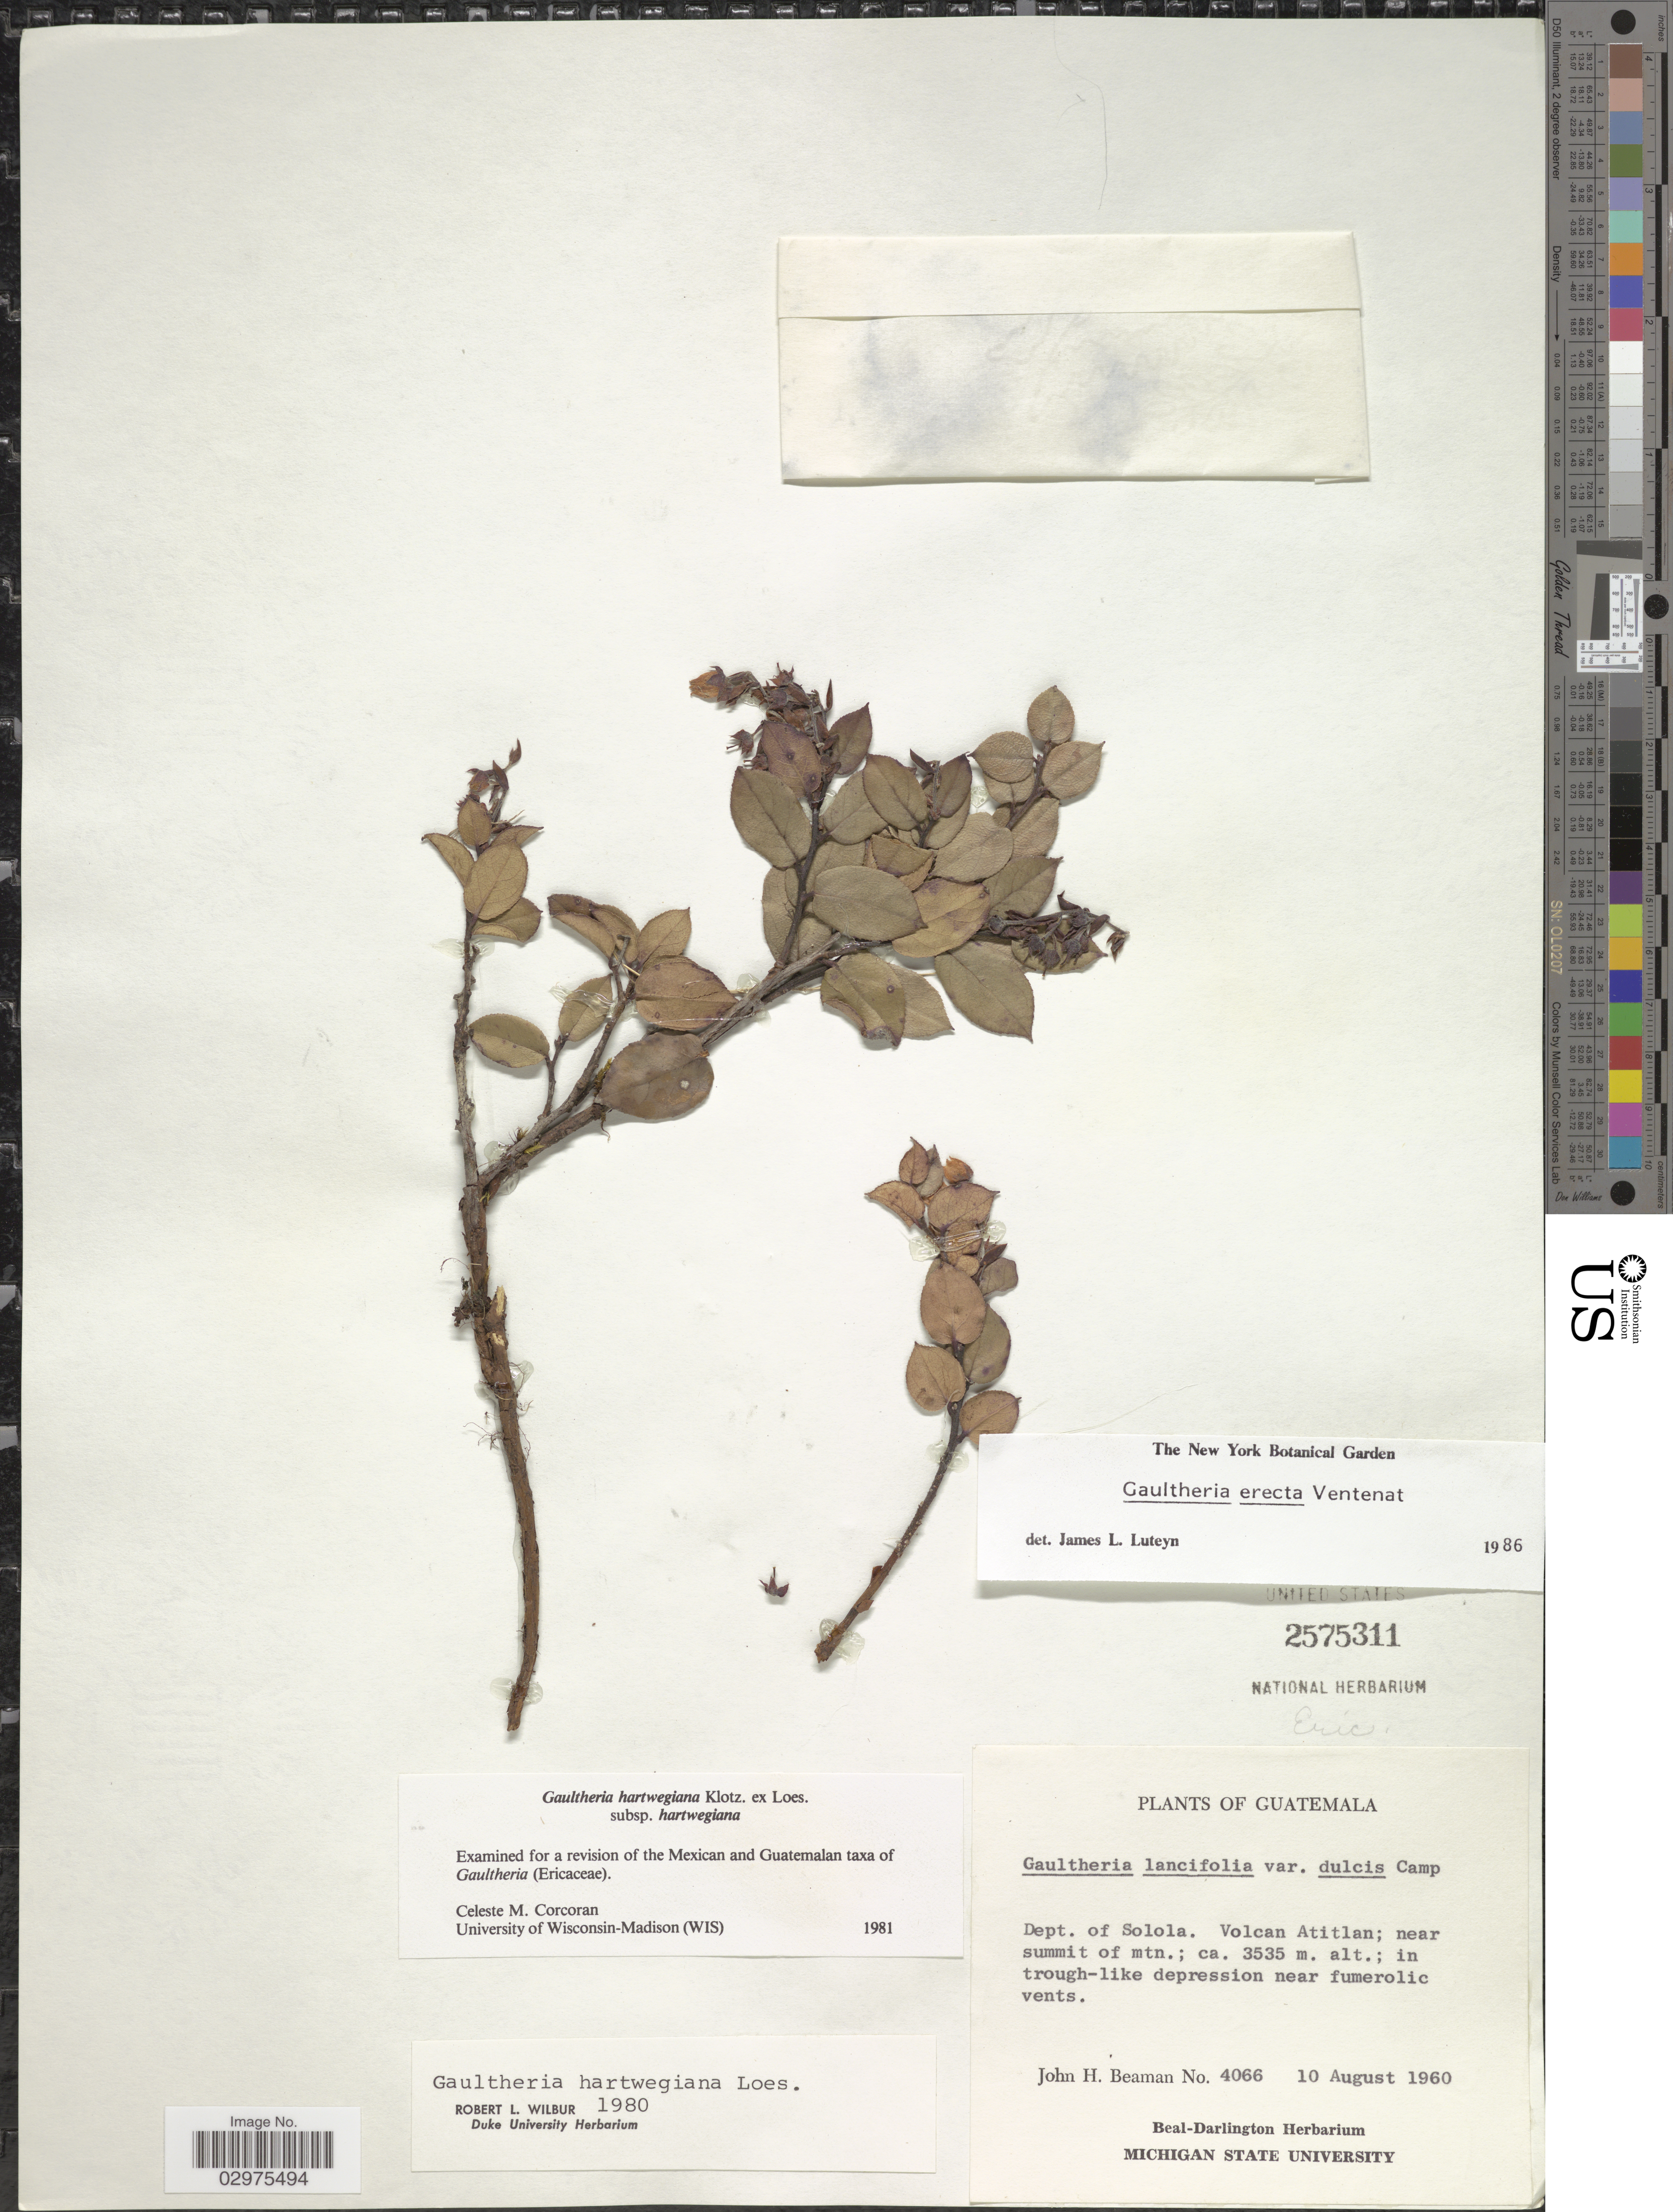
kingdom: Plantae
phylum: Tracheophyta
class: Magnoliopsida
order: Ericales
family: Ericaceae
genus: Gaultheria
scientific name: Gaultheria erecta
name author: Vent.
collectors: J. H. Beaman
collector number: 4066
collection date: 1960-08-10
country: Guatemala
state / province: Sololá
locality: Dept. of Solola. Volcan Atitlan; near summit of mtn.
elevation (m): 3535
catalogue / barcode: US 2575311